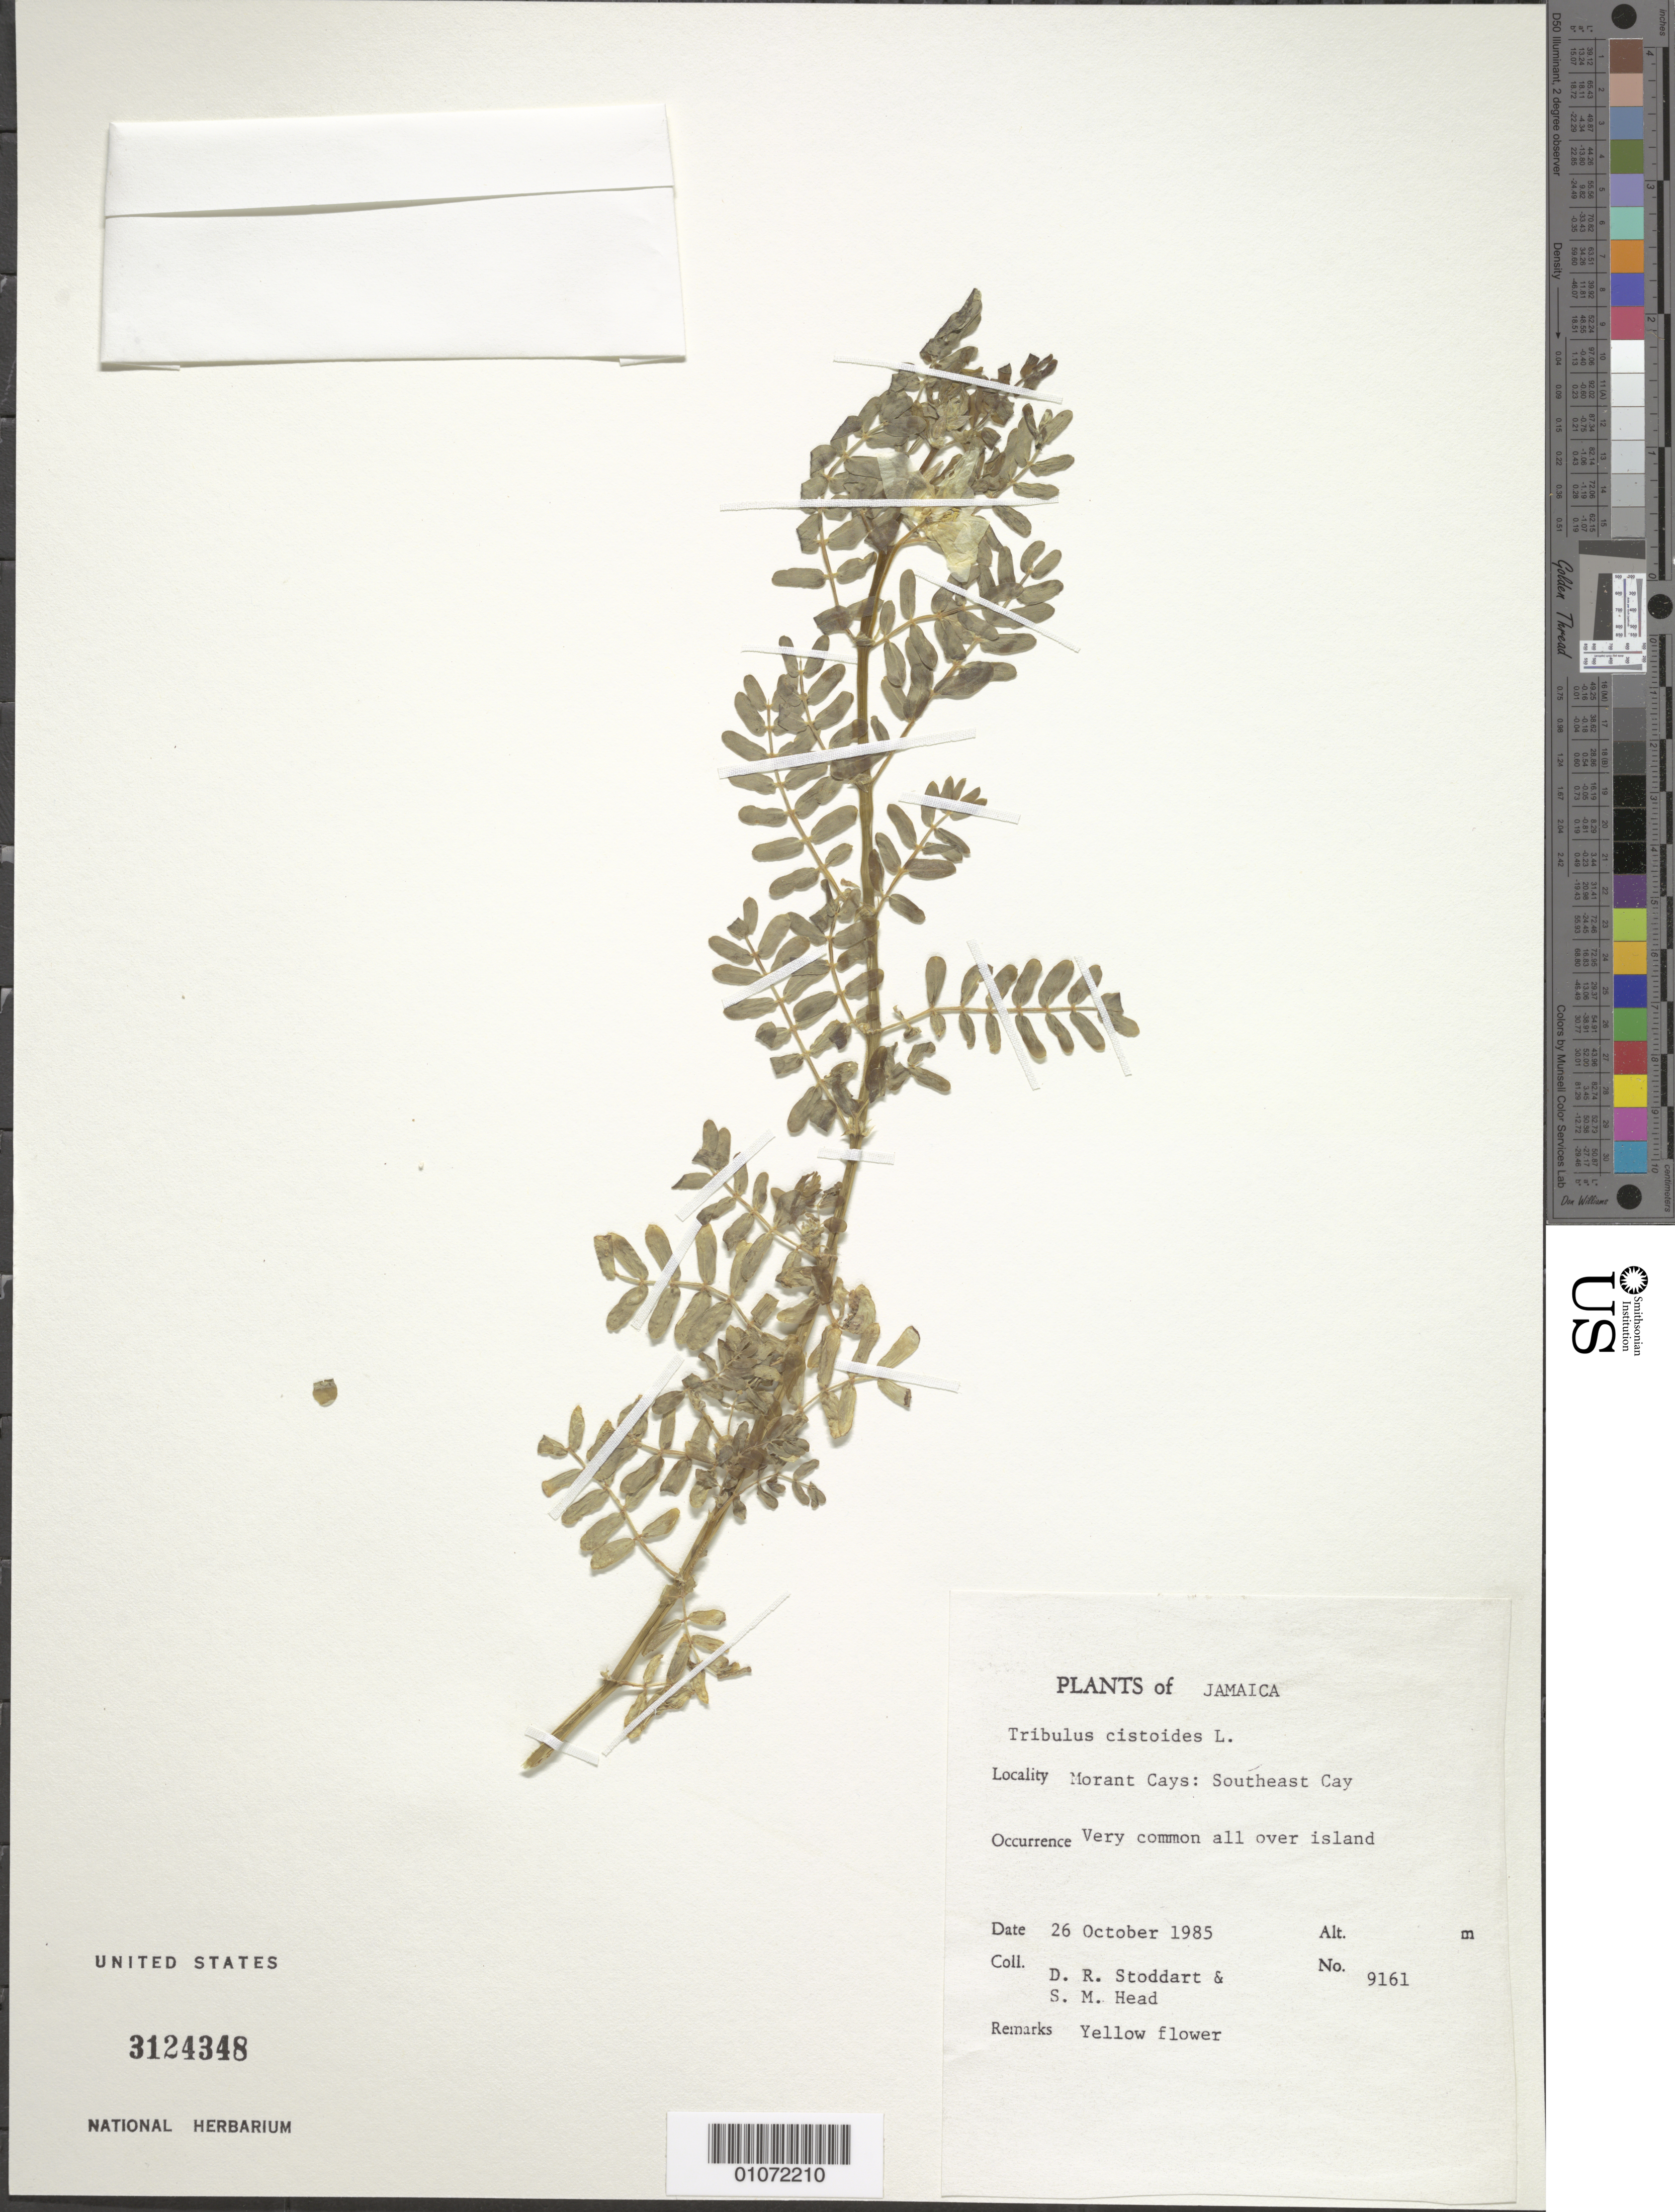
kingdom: Plantae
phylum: Tracheophyta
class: Magnoliopsida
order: Zygophyllales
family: Zygophyllaceae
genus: Tribulus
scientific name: Tribulus cistoides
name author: L.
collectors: D. R. Stoddart & S. Head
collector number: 9161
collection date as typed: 25 Oct 1985 to 26 Oct 1985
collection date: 1985-10-25/1985-10-26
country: Jamaica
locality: Morant Cays: NE Cay; very common all over island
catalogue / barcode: US 3124348